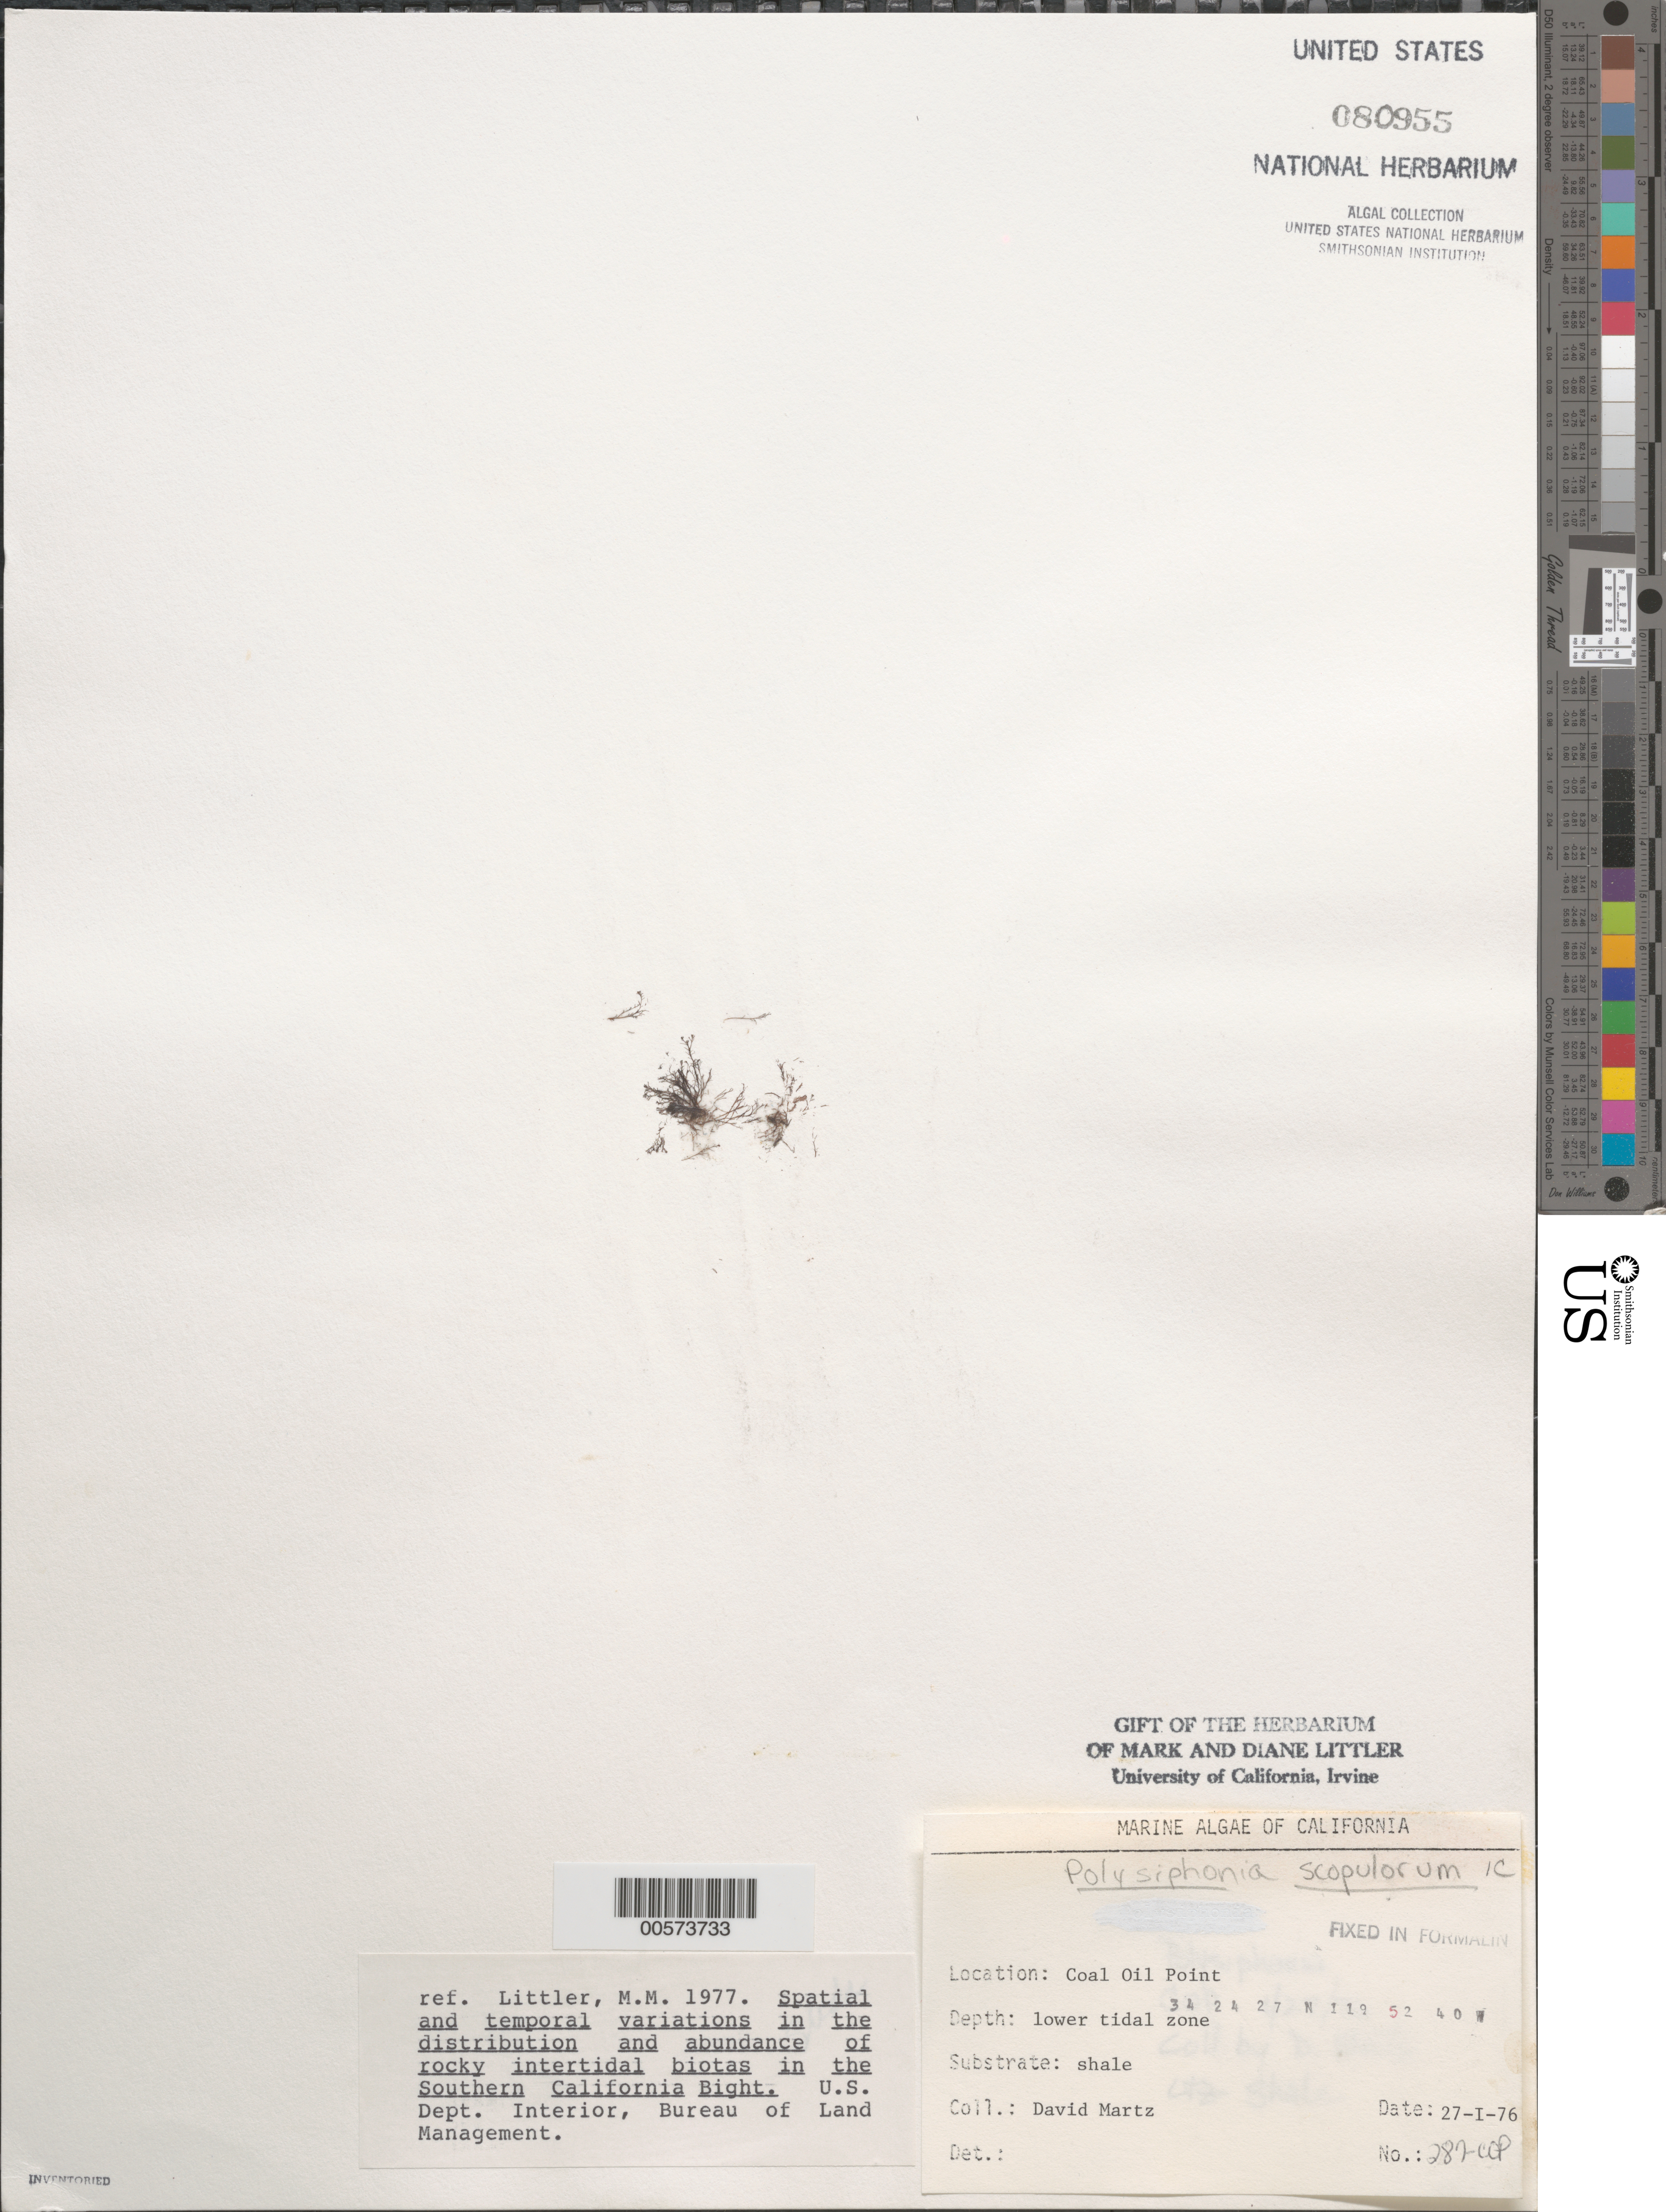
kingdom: Plantae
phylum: Rhodophyta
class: Florideophyceae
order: Ceramiales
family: Rhodomelaceae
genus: Polysiphonia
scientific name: Polysiphonia scopulorum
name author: Harv.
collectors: D. Martz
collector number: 287-cop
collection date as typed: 27 Jan 1976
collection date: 1976-01-27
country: United States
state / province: California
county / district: Santa Barbara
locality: Coal Oil Point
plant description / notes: BLM-SOCALBIGHT Rocky Intertidal Survey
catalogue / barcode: US 80955